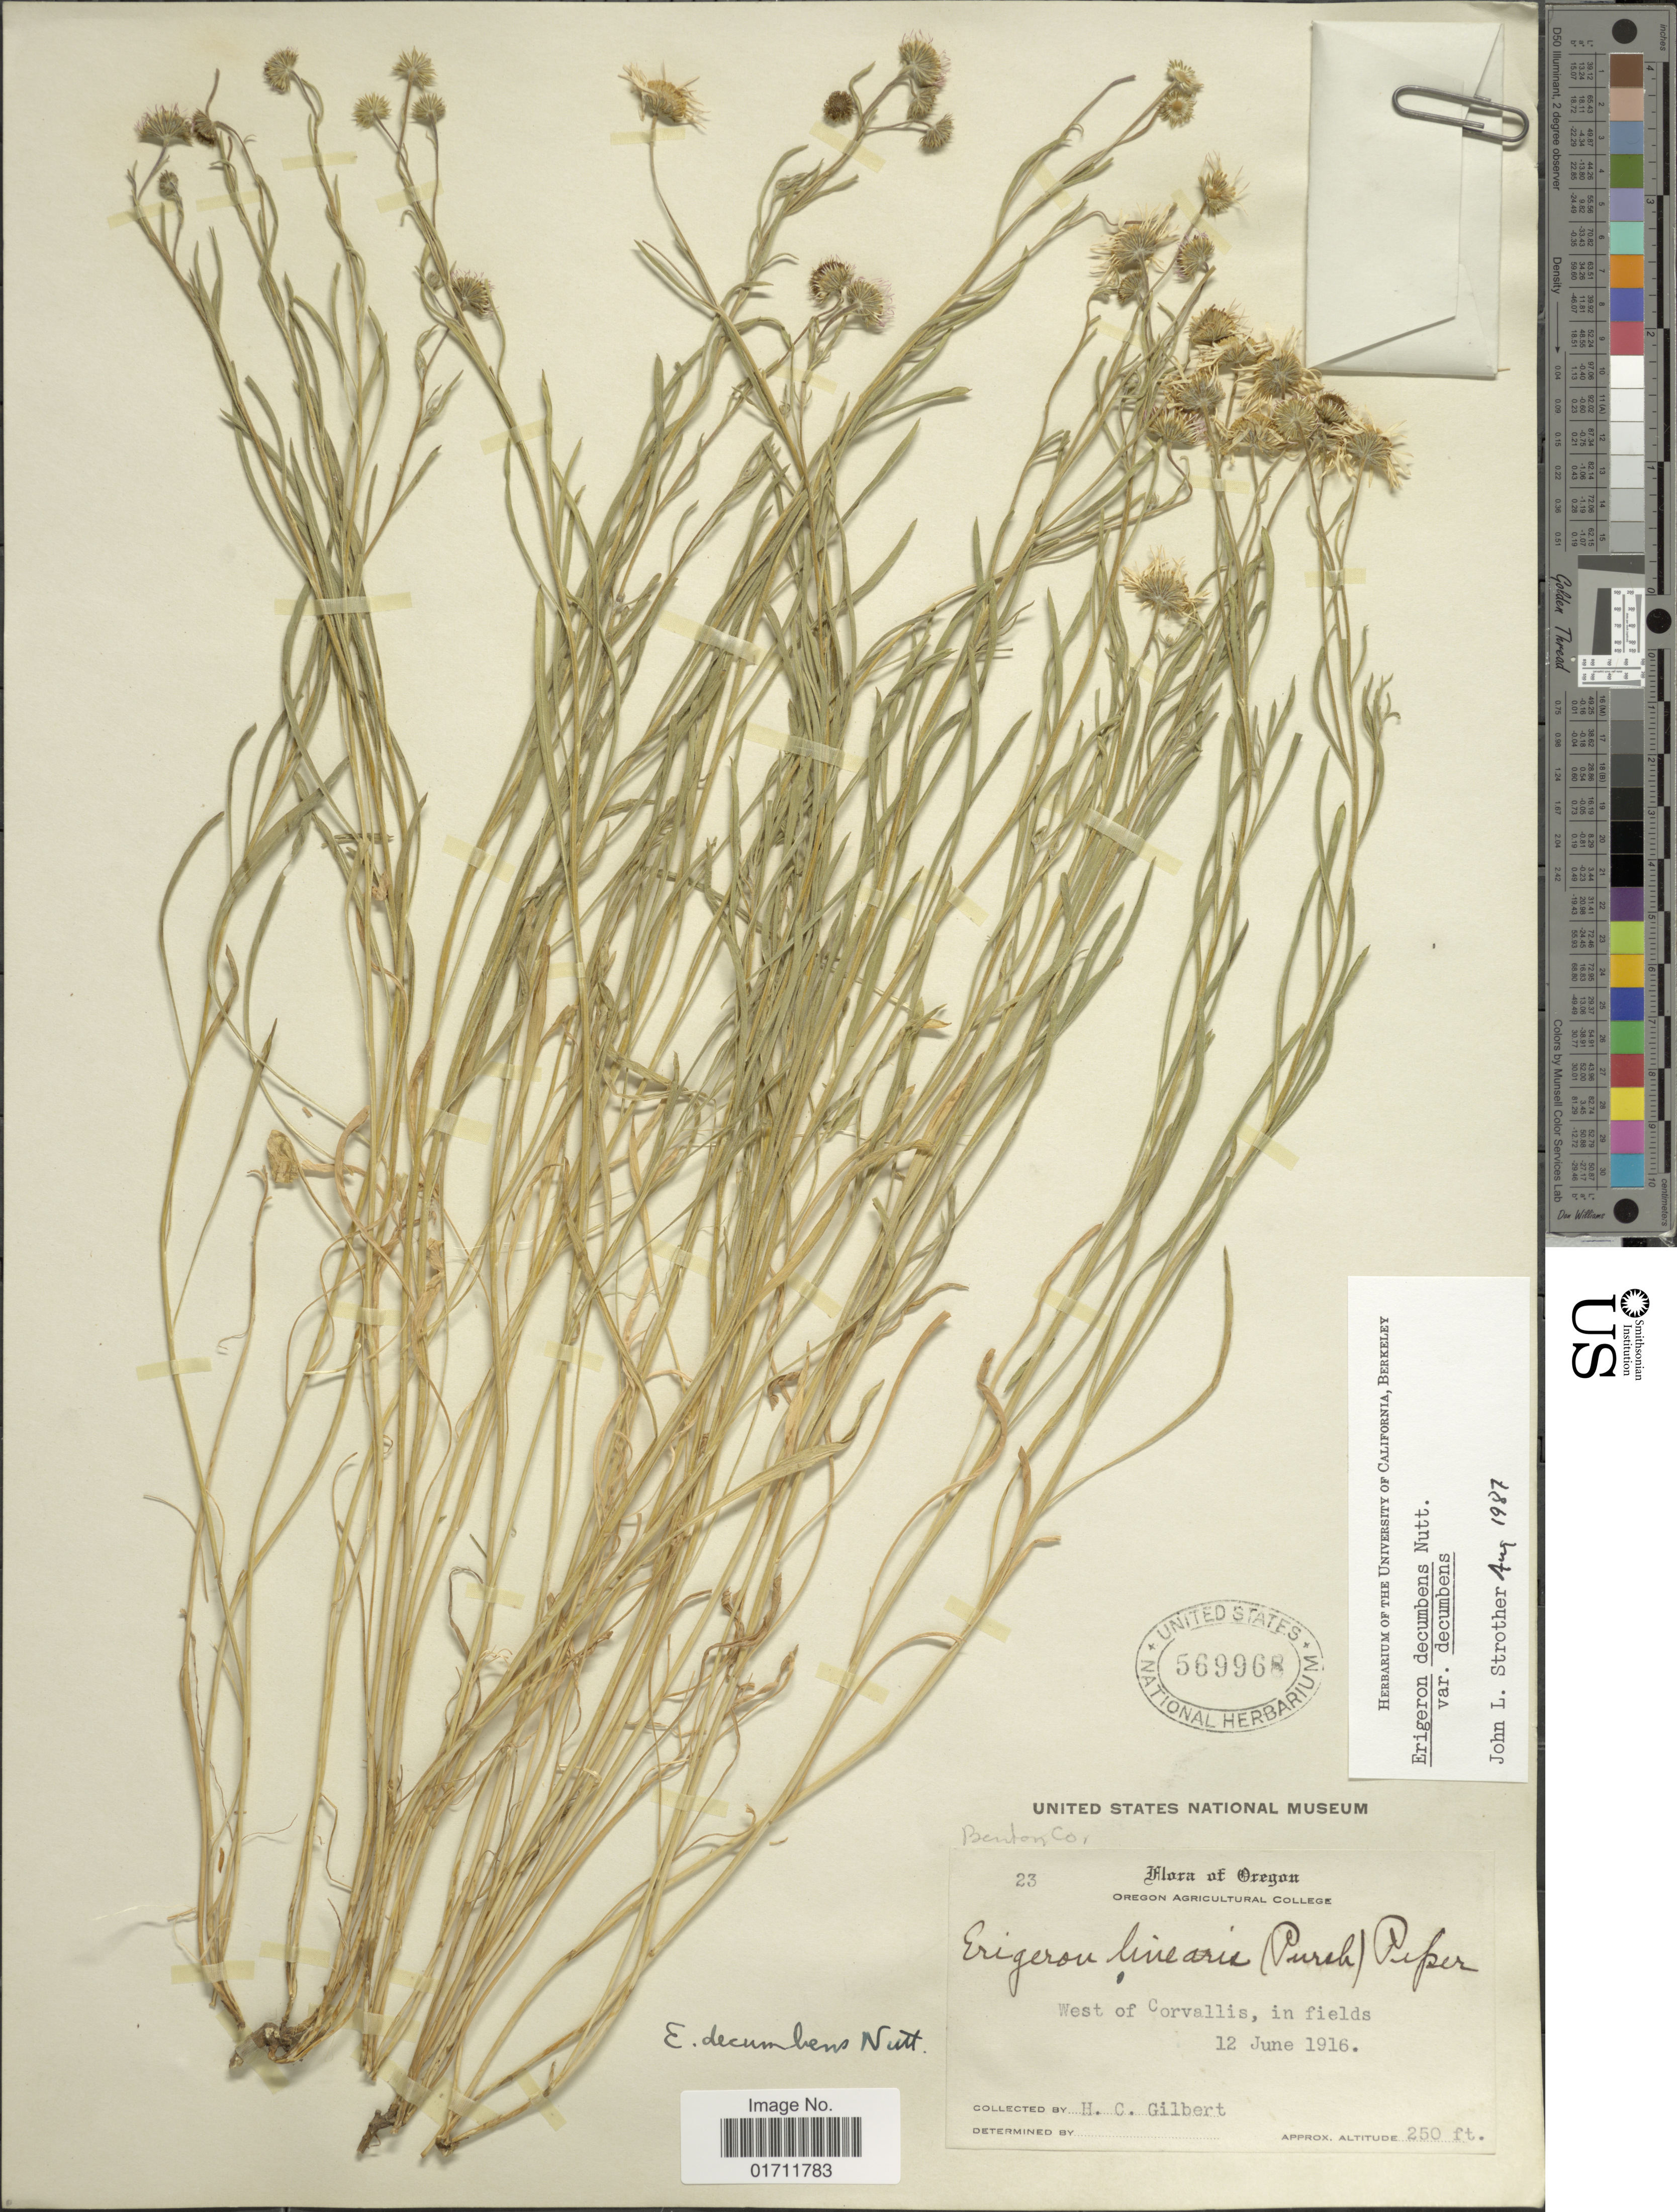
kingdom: Plantae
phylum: Tracheophyta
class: Magnoliopsida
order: Asterales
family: Asteraceae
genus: Erigeron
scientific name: Erigeron decumbens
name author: Nutt.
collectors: H. Gilbert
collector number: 23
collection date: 1916-06-12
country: United States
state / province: Oregon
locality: West of Corvallis, in fields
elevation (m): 76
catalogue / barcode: US 569968